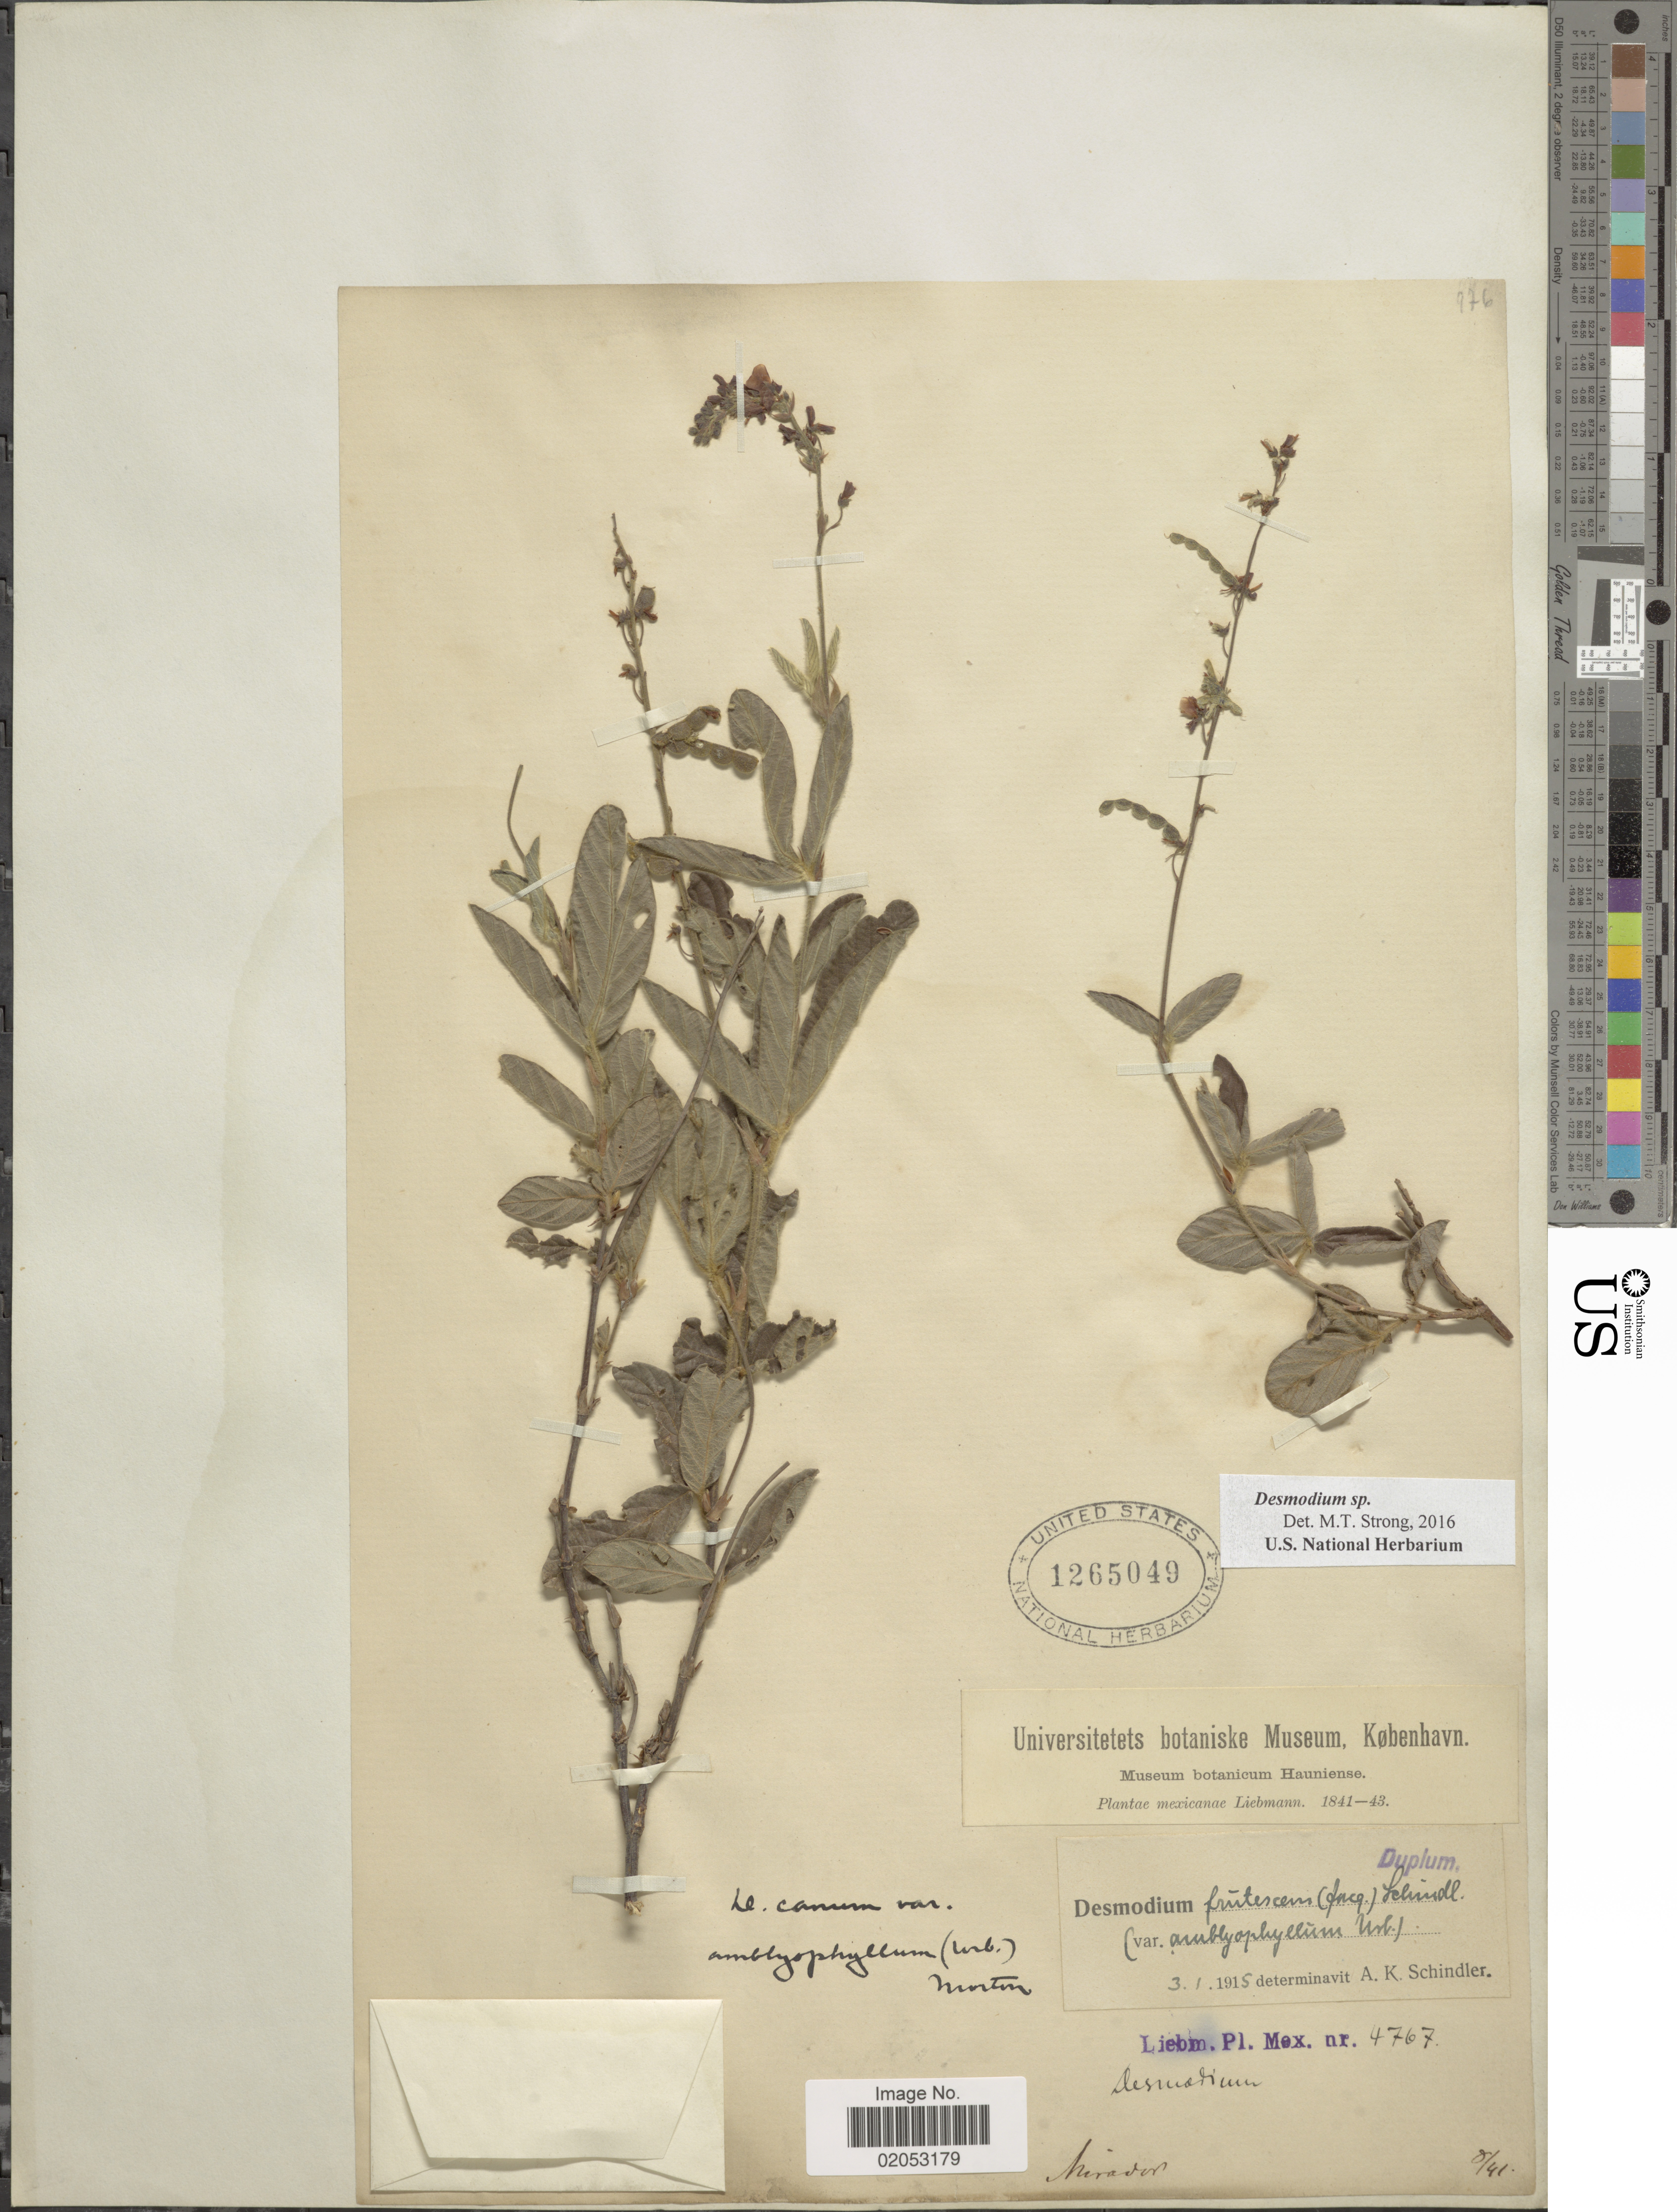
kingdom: Plantae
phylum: Tracheophyta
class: Magnoliopsida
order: Fabales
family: Fabaceae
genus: Desmodium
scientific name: Desmodium sp.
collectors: Liebmann, --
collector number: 4767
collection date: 1841-08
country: Mexico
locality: Mexicanae, Mirador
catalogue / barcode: US 1265049